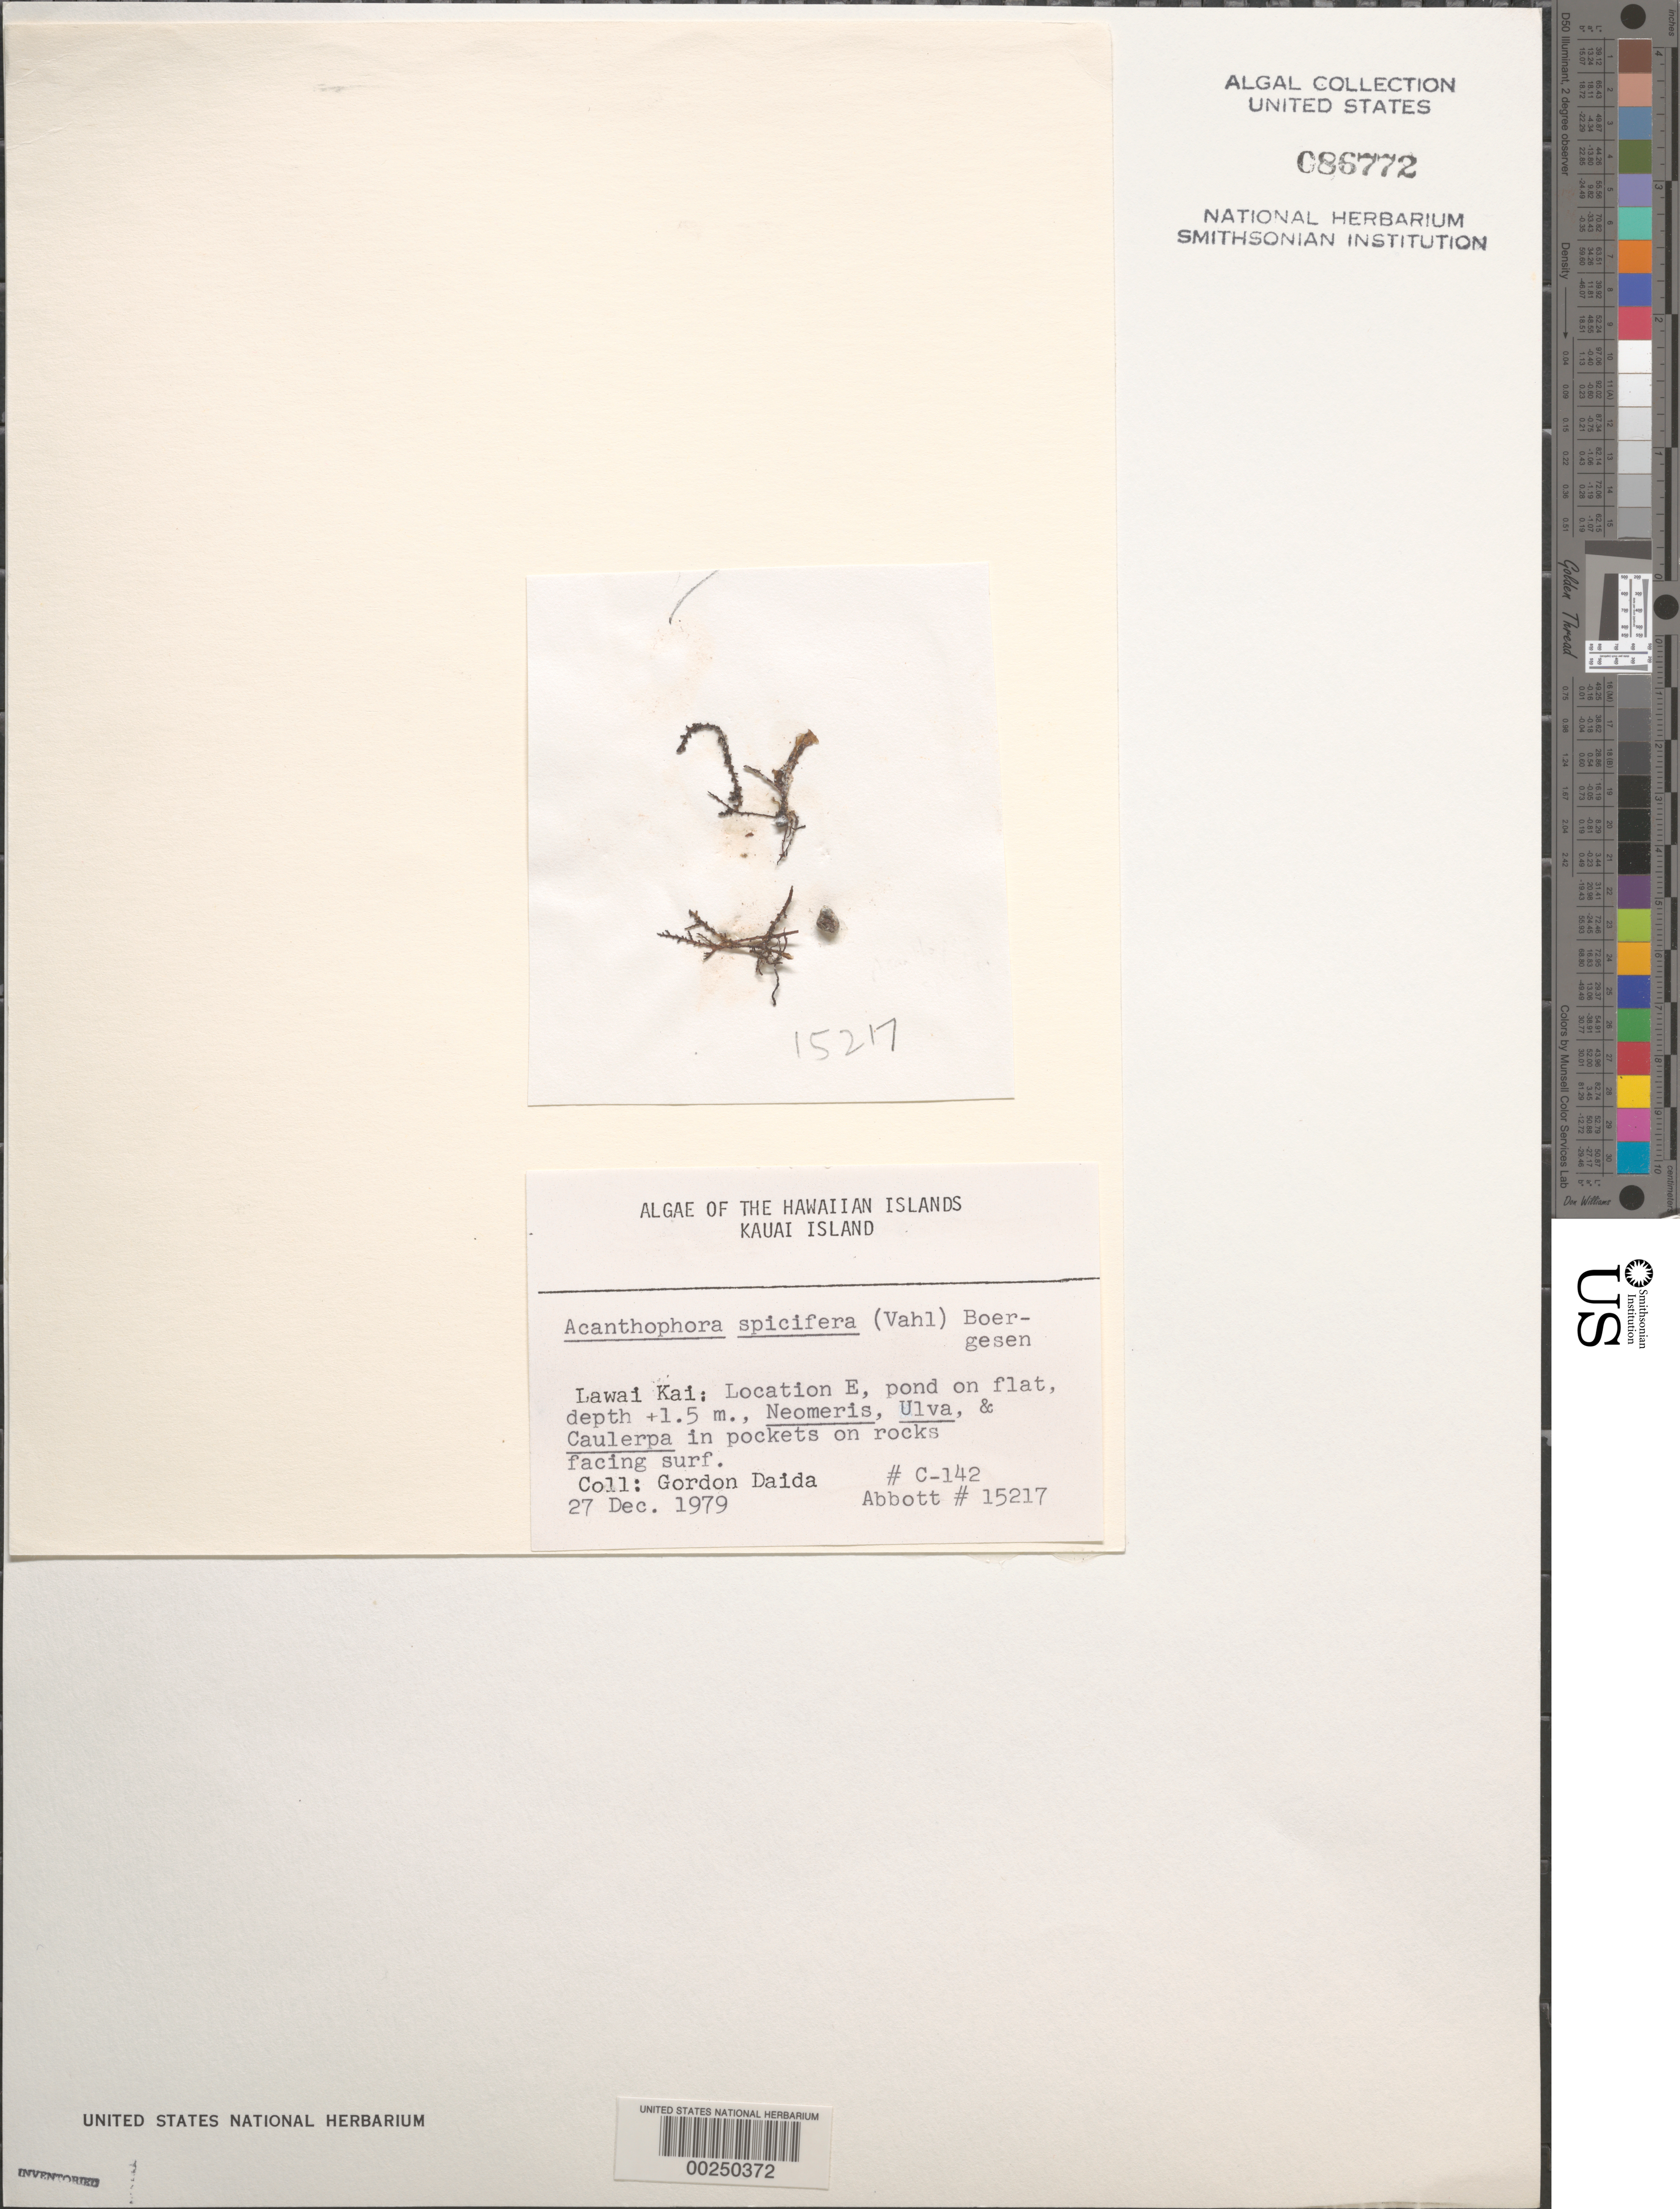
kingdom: Plantae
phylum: Rhodophyta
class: Florideophyceae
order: Ceramiales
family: Rhodomelaceae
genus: Acanthophora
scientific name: Acanthophora spicifera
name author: (Vahl) Børgesen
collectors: G. Daida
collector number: C142 & IAA 15217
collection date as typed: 27 Dec 1979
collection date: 1979-12-27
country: United States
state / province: Hawaii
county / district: Kauai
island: Kaua'i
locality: Lawai Kai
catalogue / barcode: US 86772